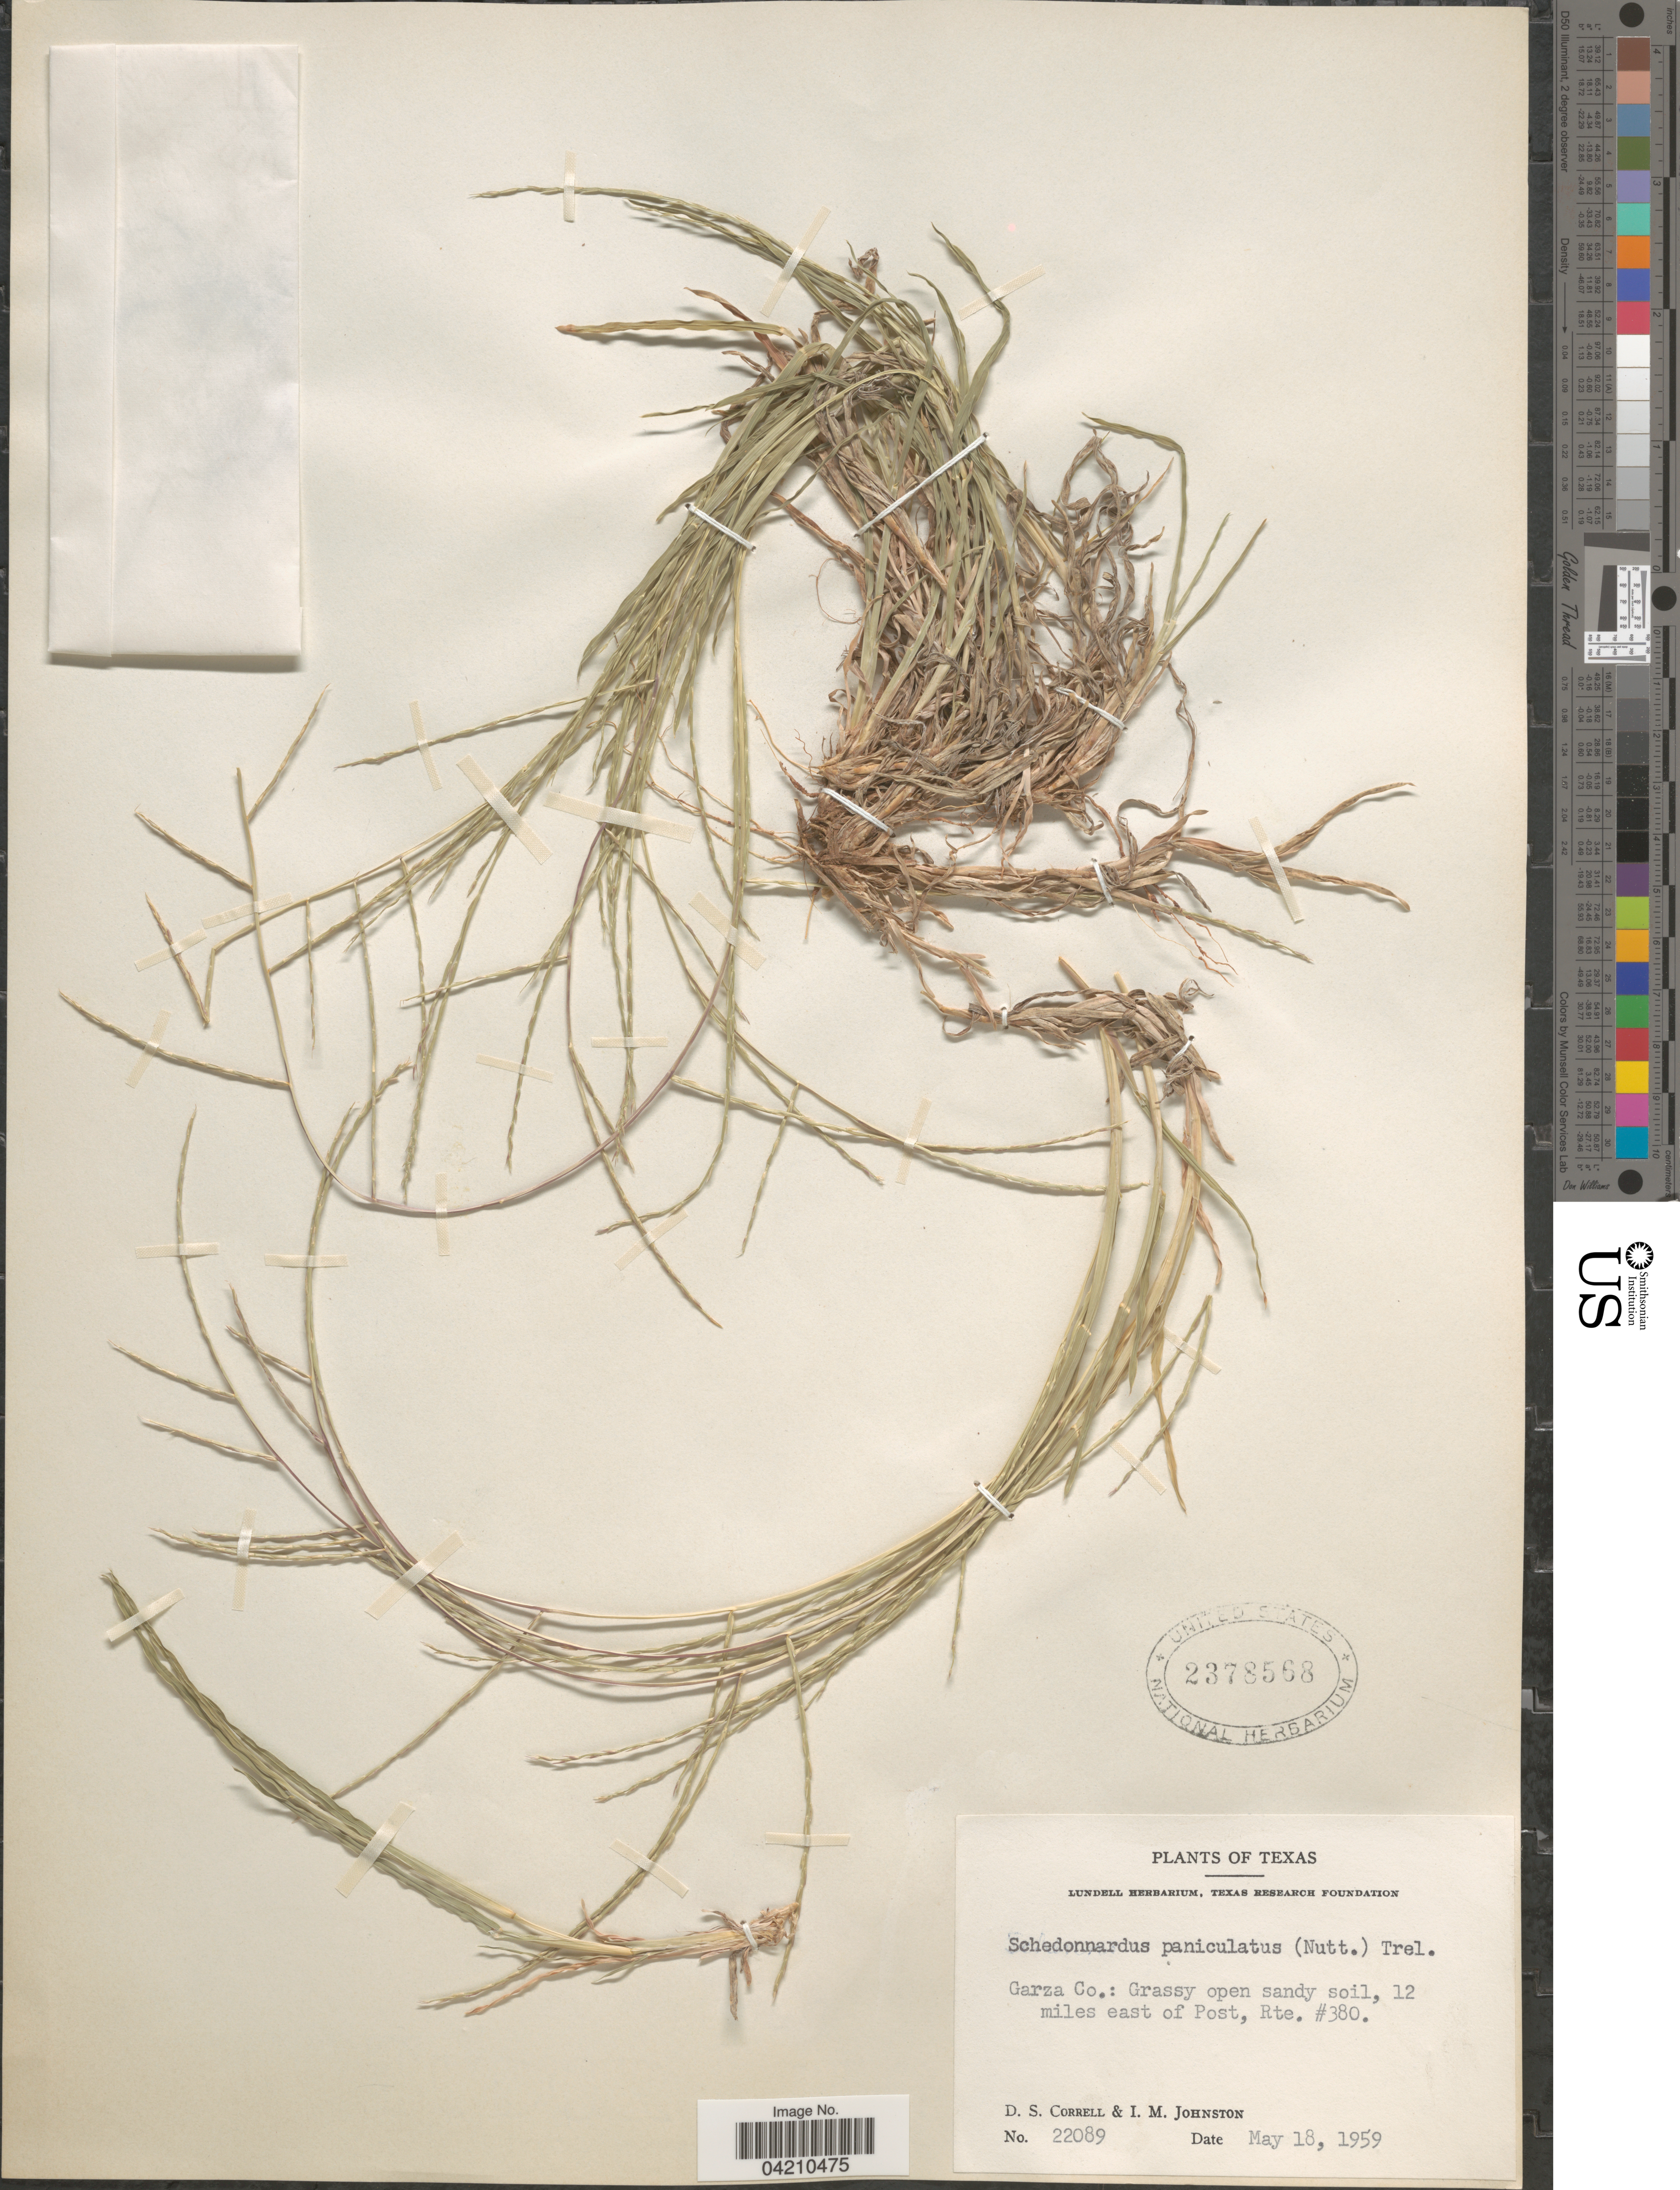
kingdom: Plantae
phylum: Tracheophyta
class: Liliopsida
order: Poales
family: Poaceae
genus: Muhlenbergia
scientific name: Muhlenbergia paniculata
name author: (Nutt.) Columbus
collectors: D. S. Correll & I.M. Johnston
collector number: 22089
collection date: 1959-05-18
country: United States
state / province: Texas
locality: Garza Co.: Grassy open sandy soil, 12 miles east of Post, Rte. #380.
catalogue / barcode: US 2378568